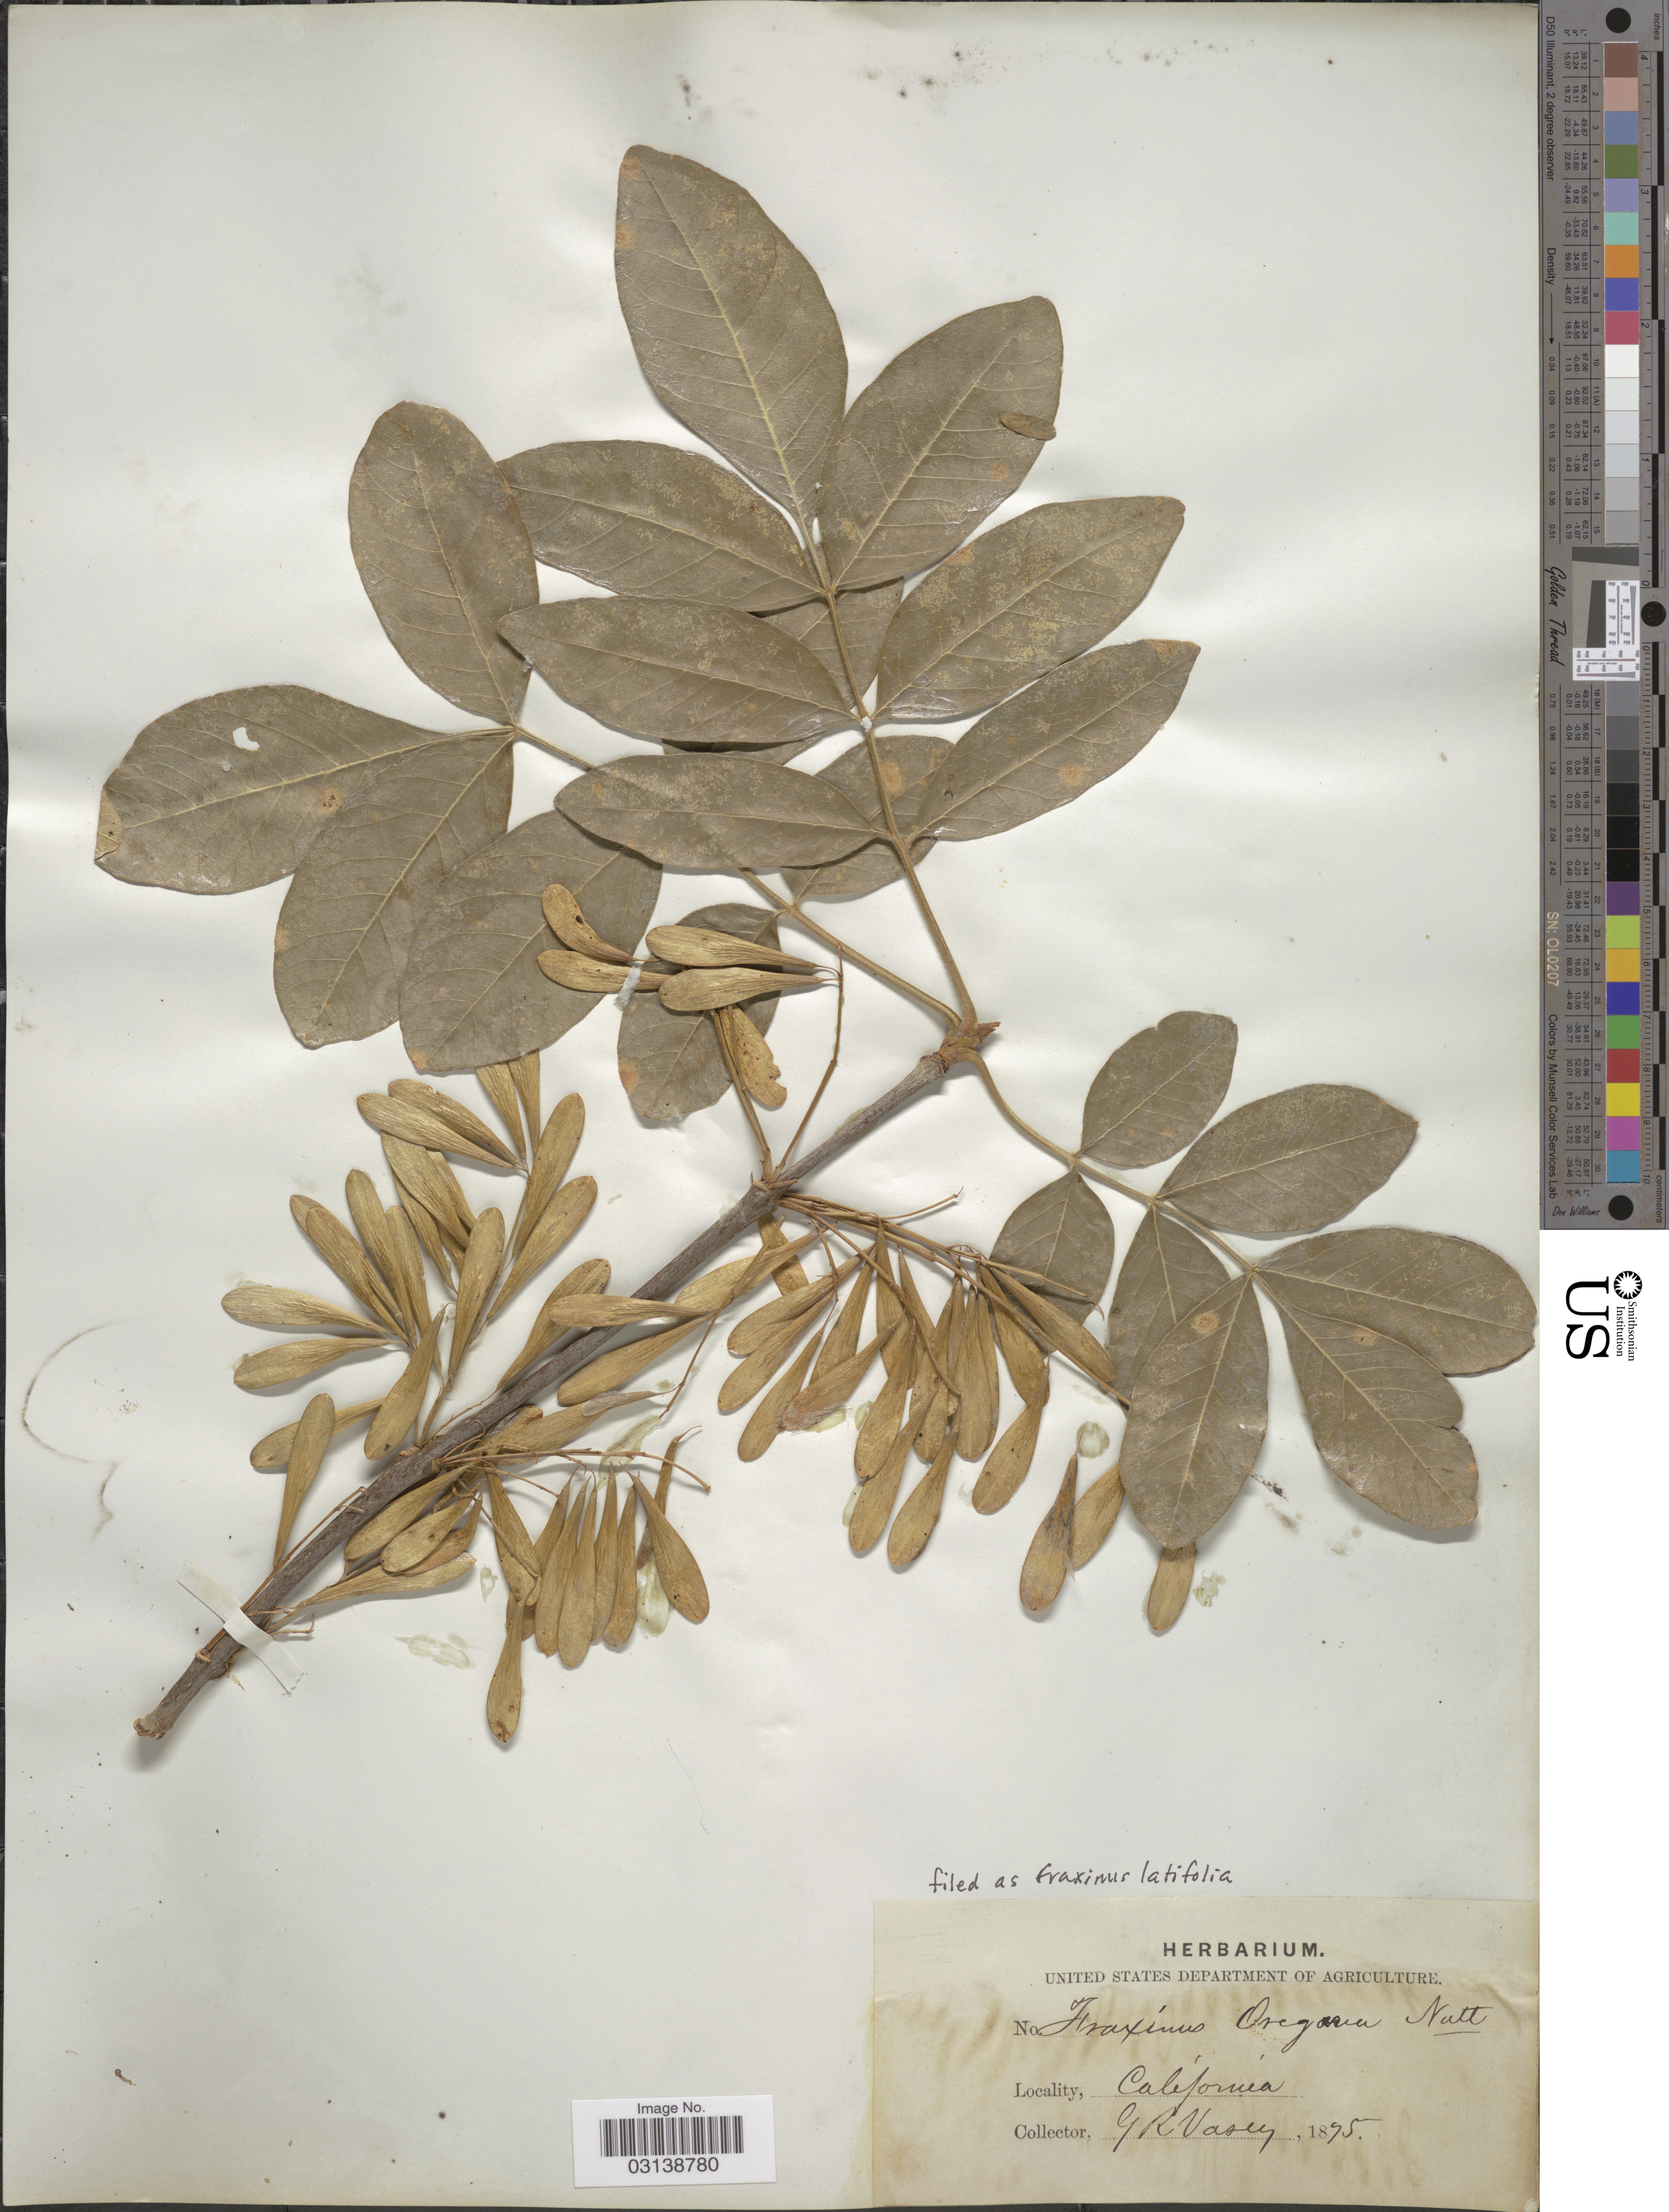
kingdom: Plantae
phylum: Tracheophyta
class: Magnoliopsida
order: Lamiales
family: Oleaceae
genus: Fraxinus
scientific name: Fraxinus latifolia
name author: Benth.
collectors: G. R. Vasey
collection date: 1875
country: United States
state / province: California